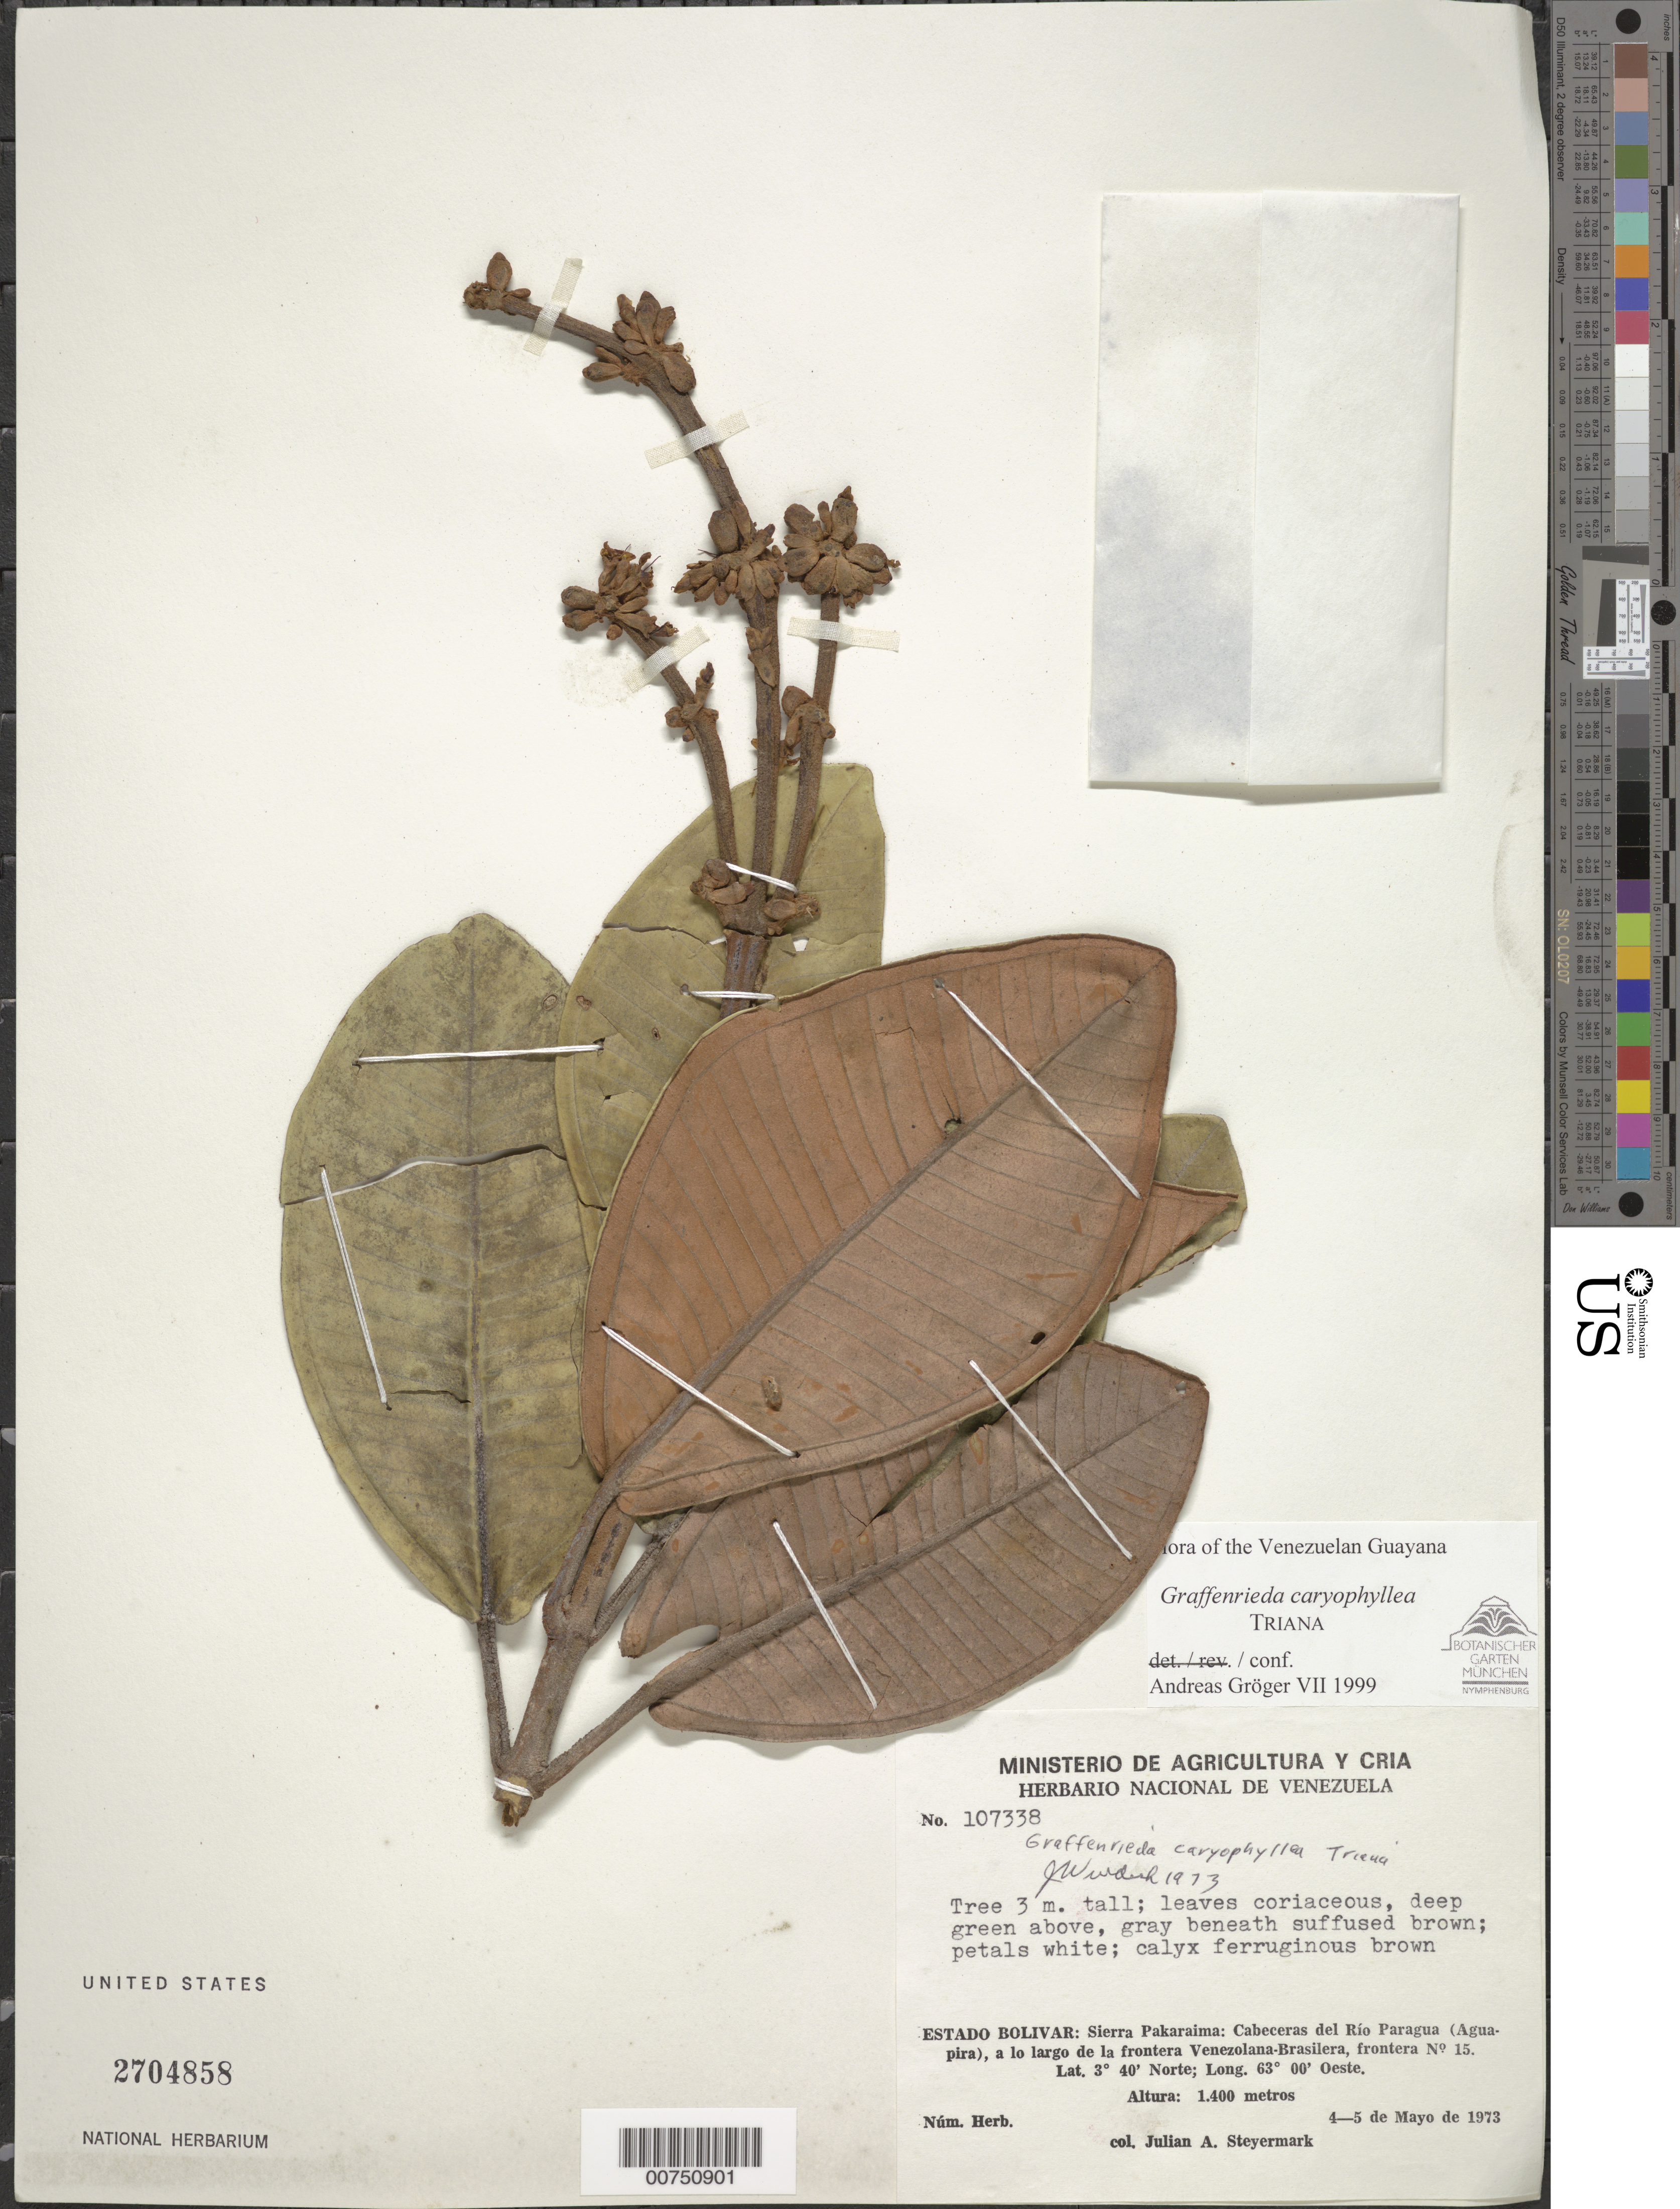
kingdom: Plantae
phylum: Tracheophyta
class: Magnoliopsida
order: Myrtales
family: Melastomataceae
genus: Graffenrieda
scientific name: Graffenrieda caryophyllea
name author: Triana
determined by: Gröger, A.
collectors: J. Steyermark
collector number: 107338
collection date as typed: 4-May-73 to 5-May-73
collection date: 1973-05-04/1973-05-05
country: Venezuela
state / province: Bolívar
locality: Sierra Pakaraima: cabeceras del Río Paragua (Aguapira), a lo largo de la frontera Venezolana - Brasilera, frontera no. 15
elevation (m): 1400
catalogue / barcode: US 2704858